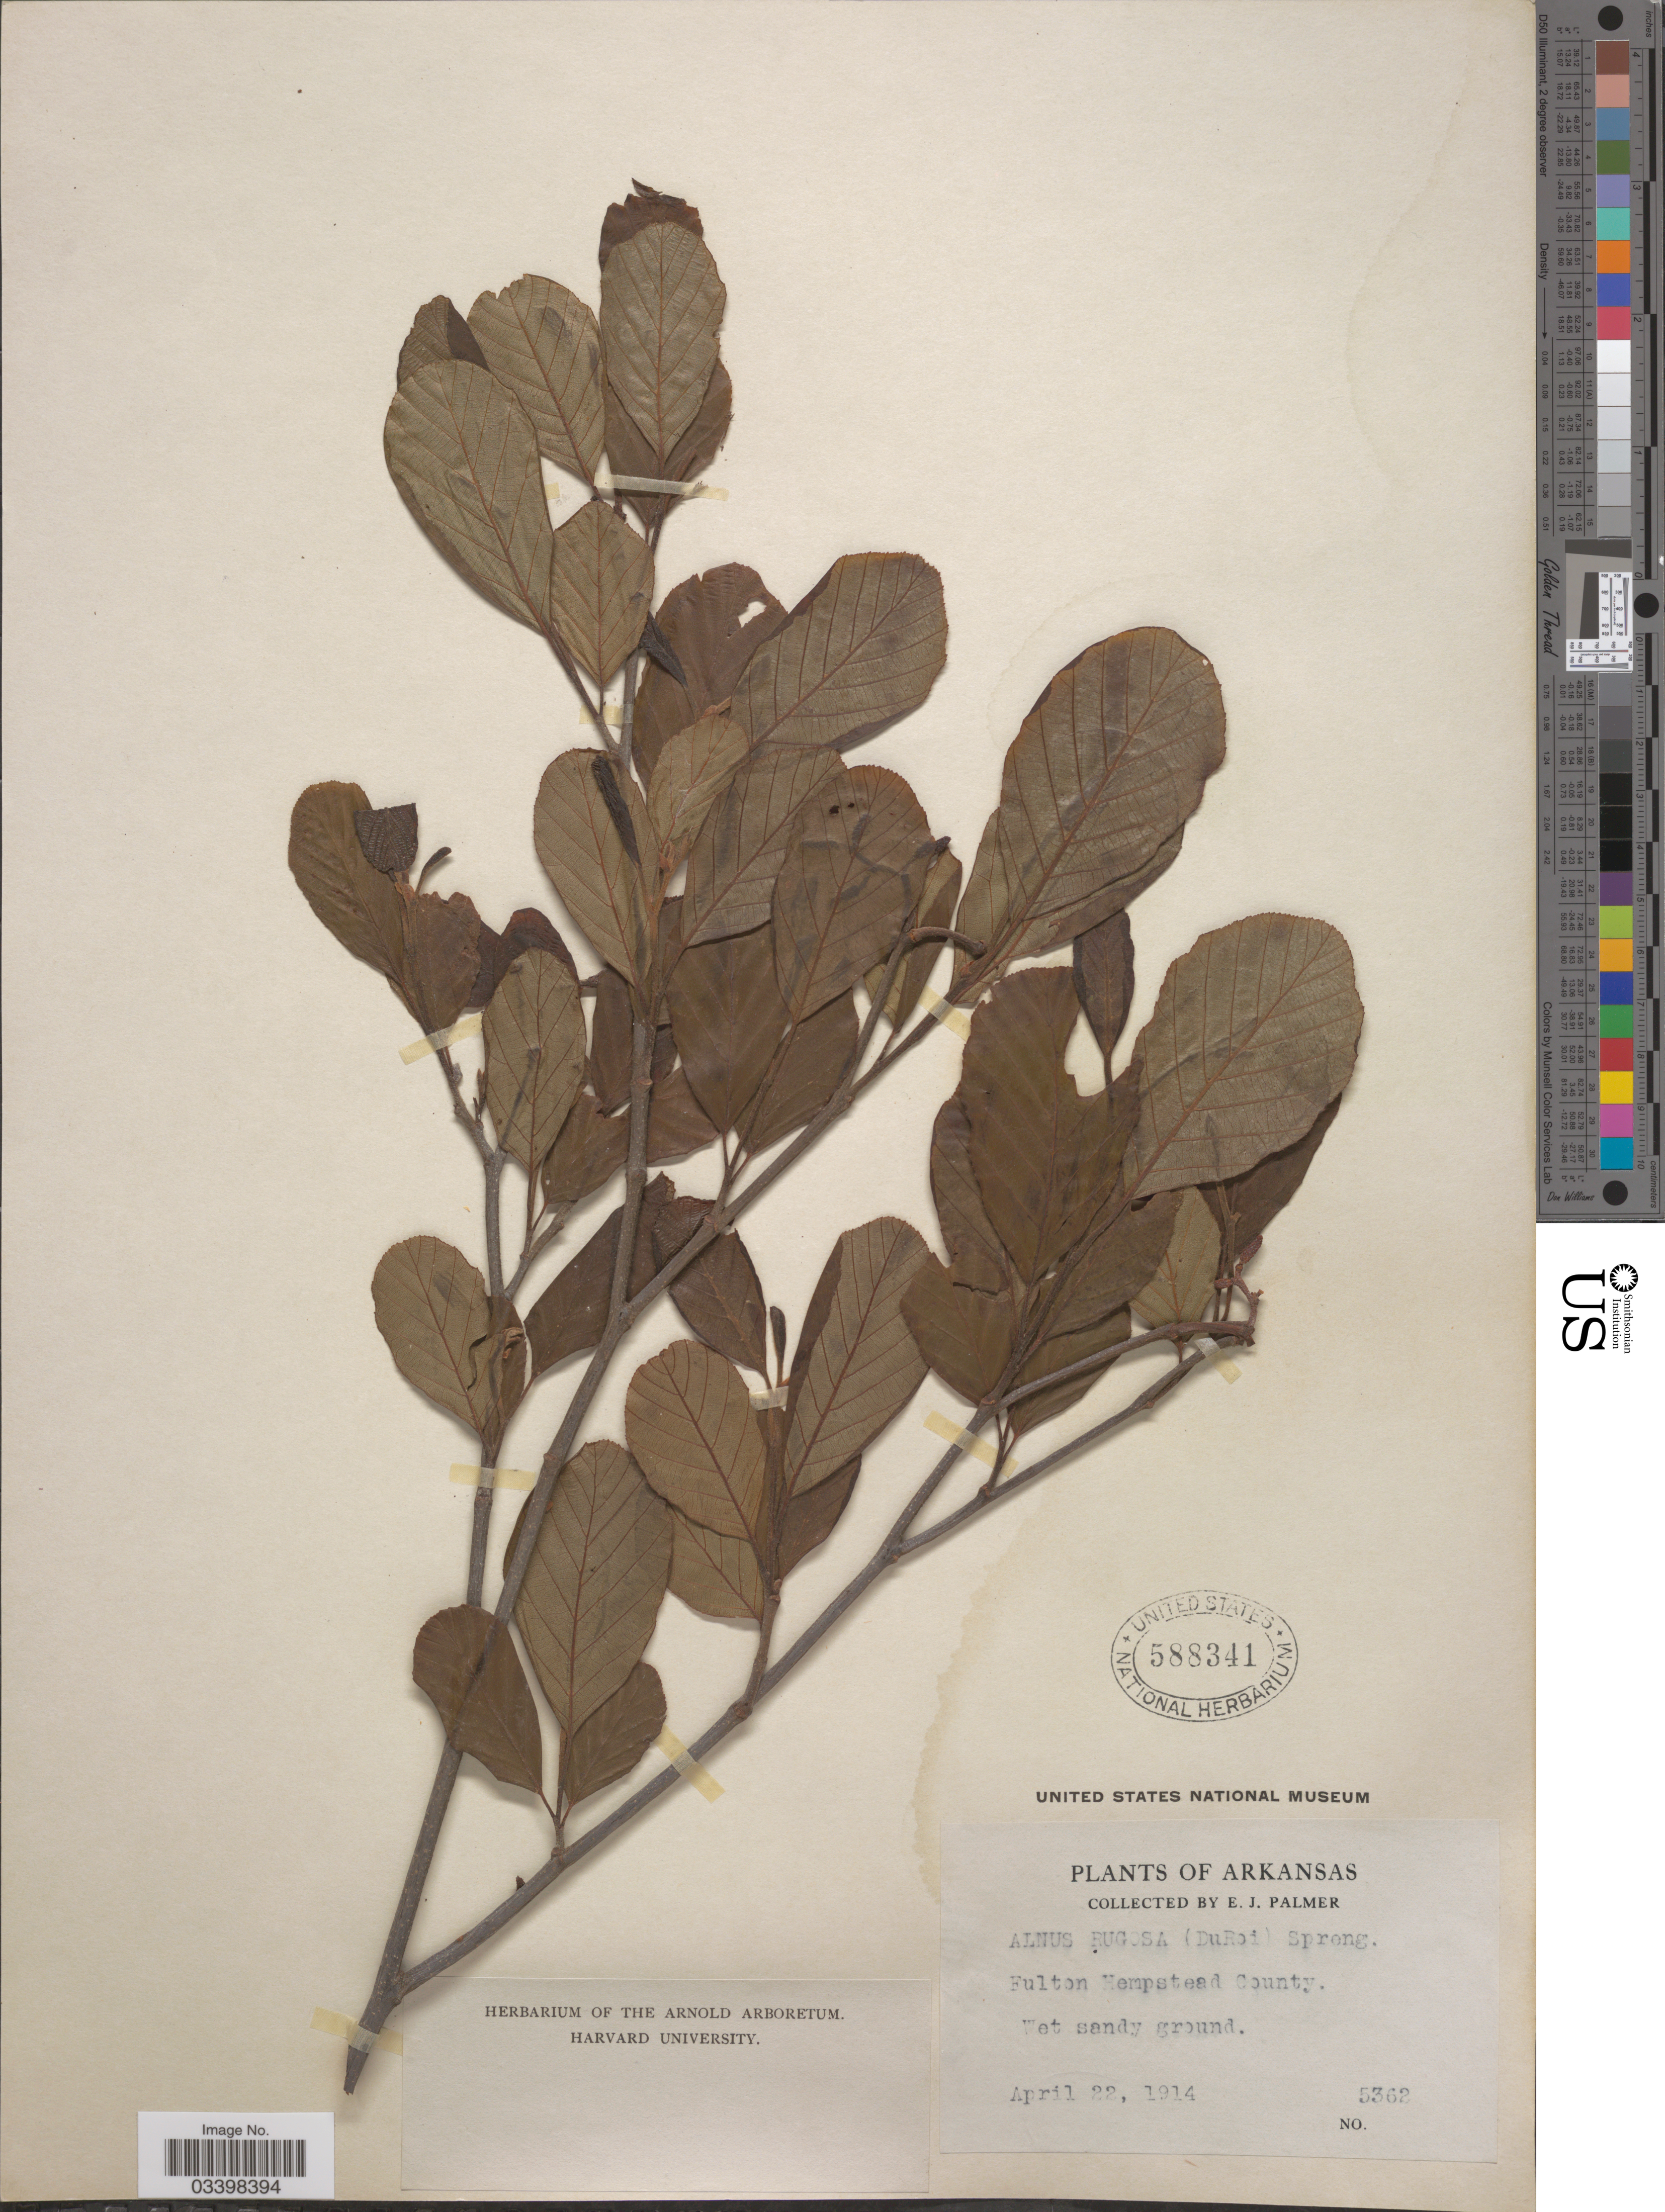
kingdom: Plantae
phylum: Tracheophyta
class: Magnoliopsida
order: Fagales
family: Betulaceae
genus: Alnus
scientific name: Alnus serrulata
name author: (Aiton) Willd.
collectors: E. J. Palmer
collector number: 5362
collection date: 1914-04-22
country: United States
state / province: Arkansas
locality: Fulton Hempstead County.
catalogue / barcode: US 588341